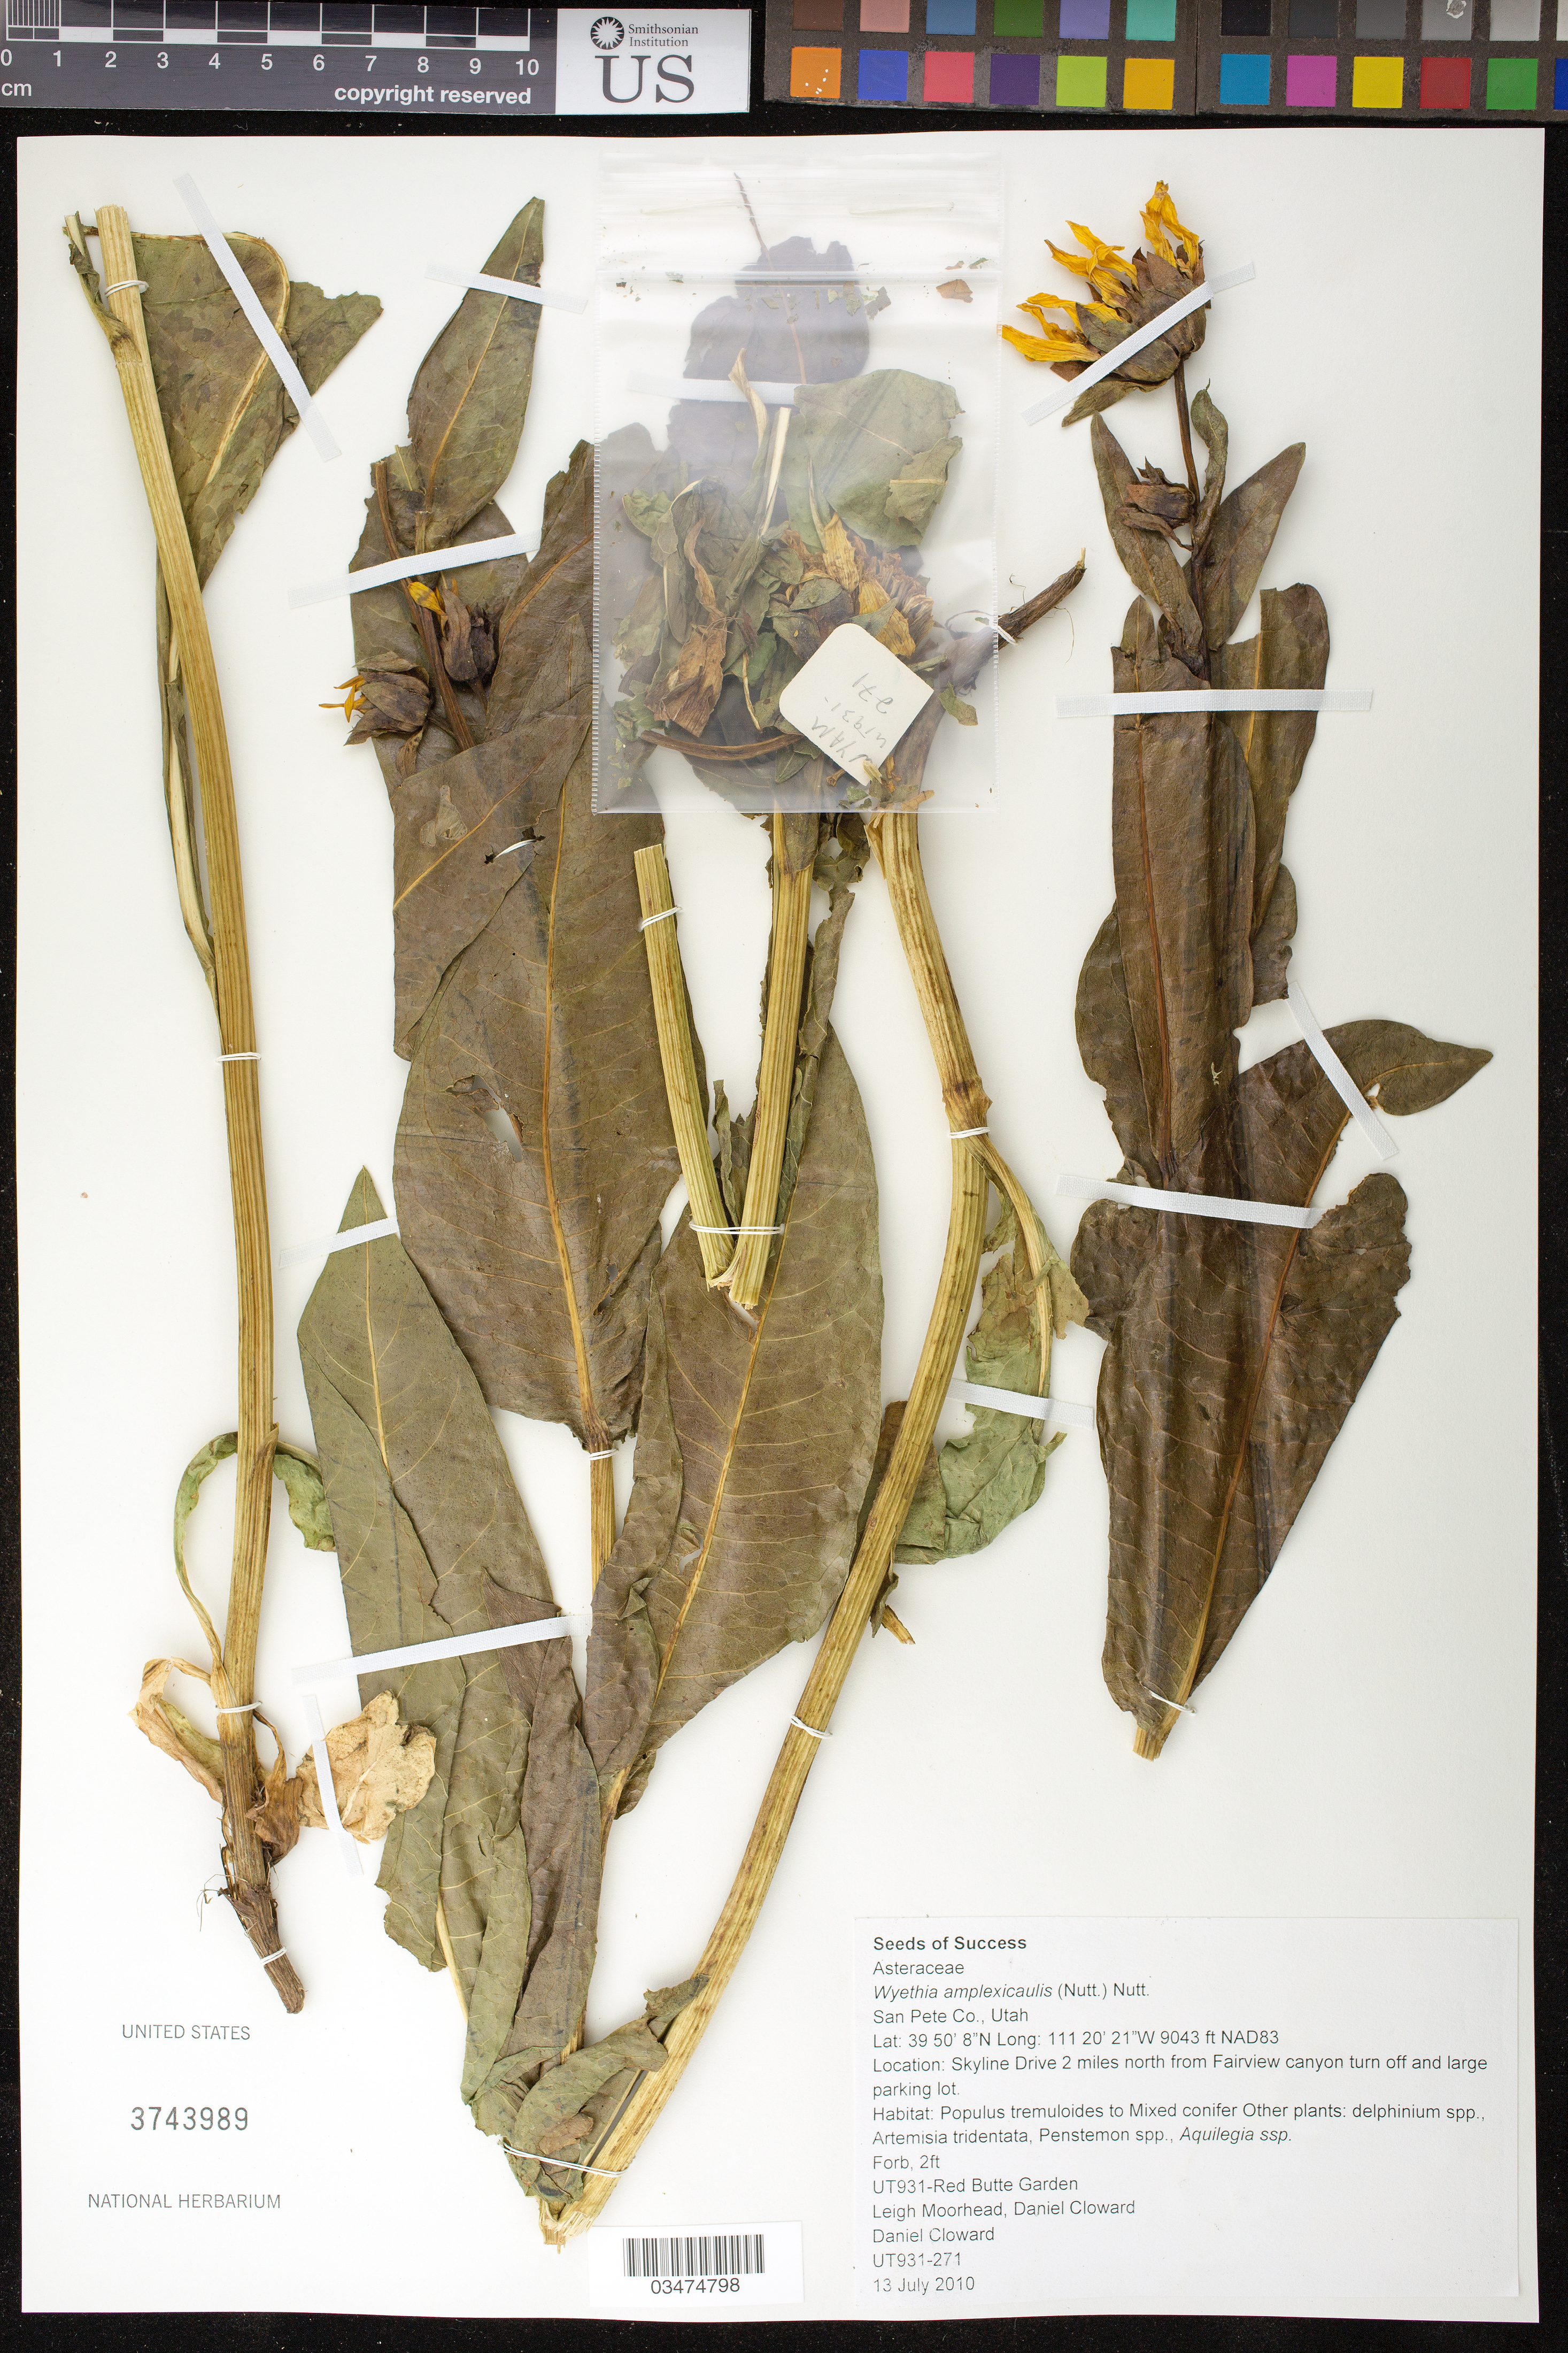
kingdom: Plantae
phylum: Tracheophyta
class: Magnoliopsida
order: Asterales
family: Asteraceae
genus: Wyethia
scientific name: Wyethia amplexicaulis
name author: Nutt.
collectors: L. Moorhead & D. Cloward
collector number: UT931-271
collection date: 2010-07-13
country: United States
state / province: Utah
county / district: San Pete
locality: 2 mi. N from Fairview canyon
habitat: Populus trmuloides to mixed conifer and other plants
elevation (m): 2756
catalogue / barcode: US 3743989